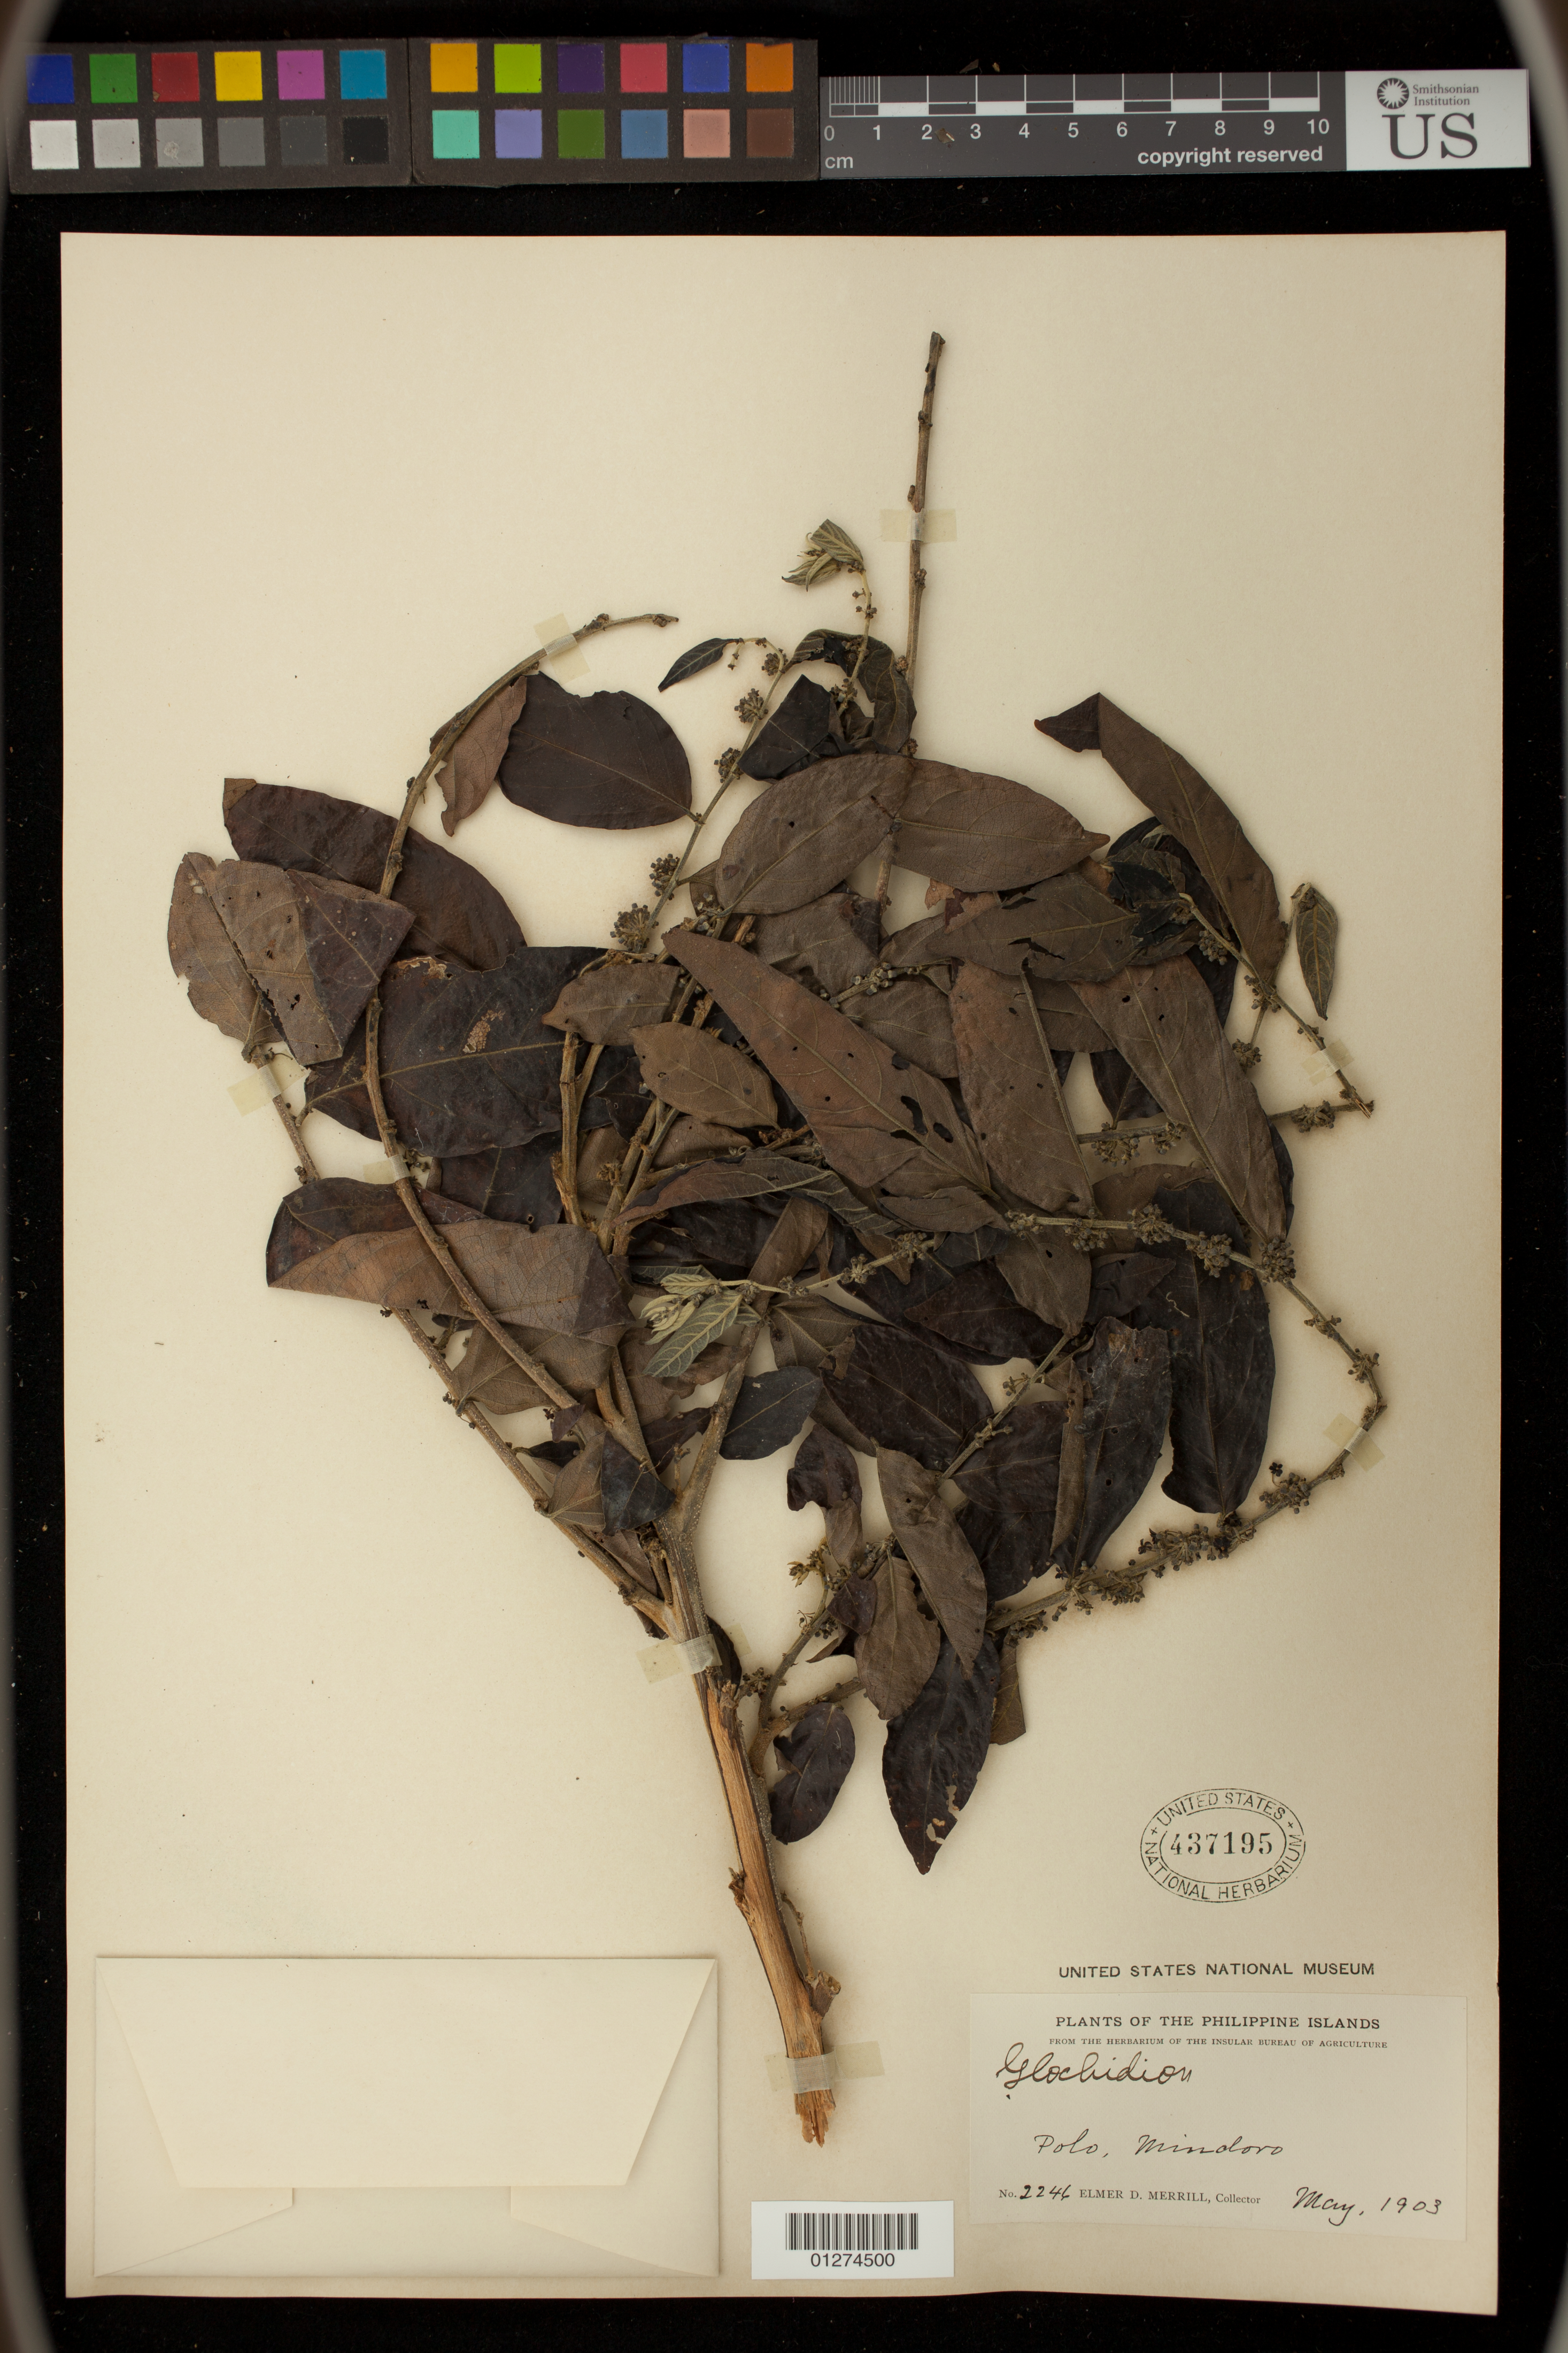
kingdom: Plantae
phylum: Tracheophyta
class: Magnoliopsida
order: Malpighiales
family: Phyllanthaceae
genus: Glochidion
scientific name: Glochidion sp.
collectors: E. D. Merrill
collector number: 2246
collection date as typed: May 1903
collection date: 1903-05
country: Philippines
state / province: Mimaropa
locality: Polo, Mindoro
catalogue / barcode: US 437195